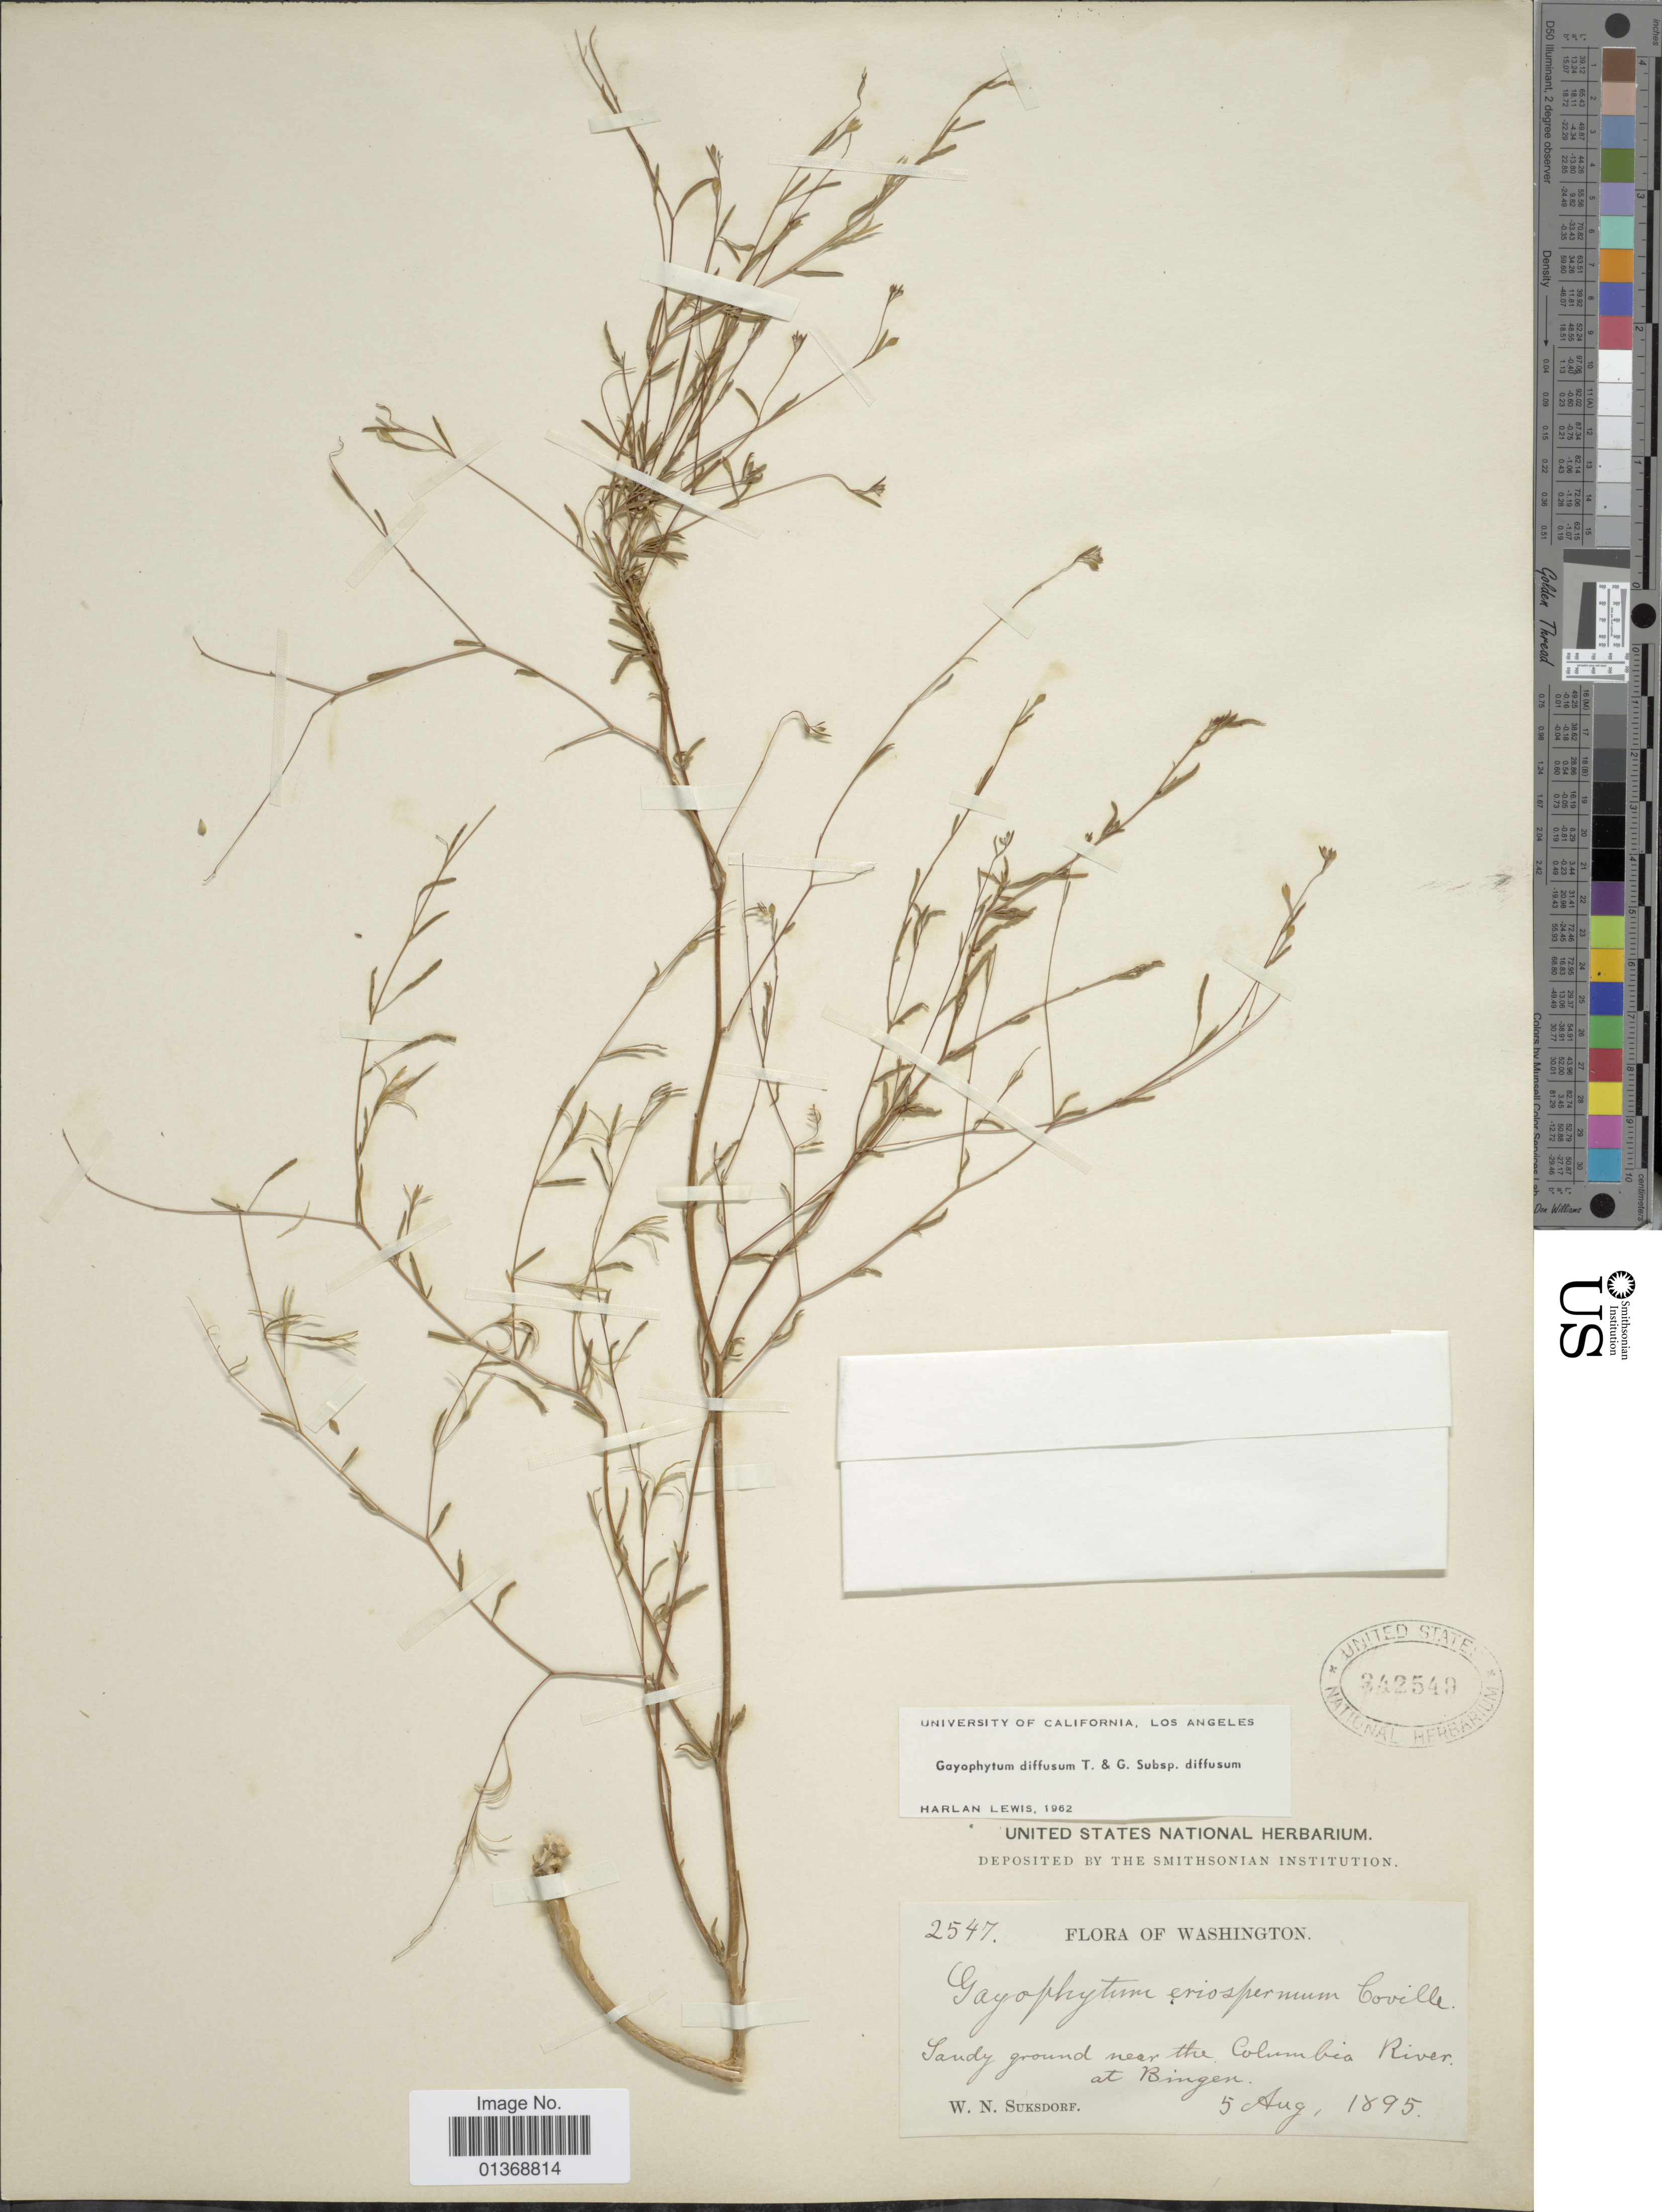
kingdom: Plantae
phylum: Tracheophyta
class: Magnoliopsida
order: Myrtales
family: Onagraceae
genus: Gayophytum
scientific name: Gayophytum diffusum subsp. diffusum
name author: Torr. & A. Gray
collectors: W. N. Suksdorf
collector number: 2547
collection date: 1895-08-05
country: United States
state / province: Washington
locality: Sandy ground near the Columbia River at Bingen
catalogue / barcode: US 342549